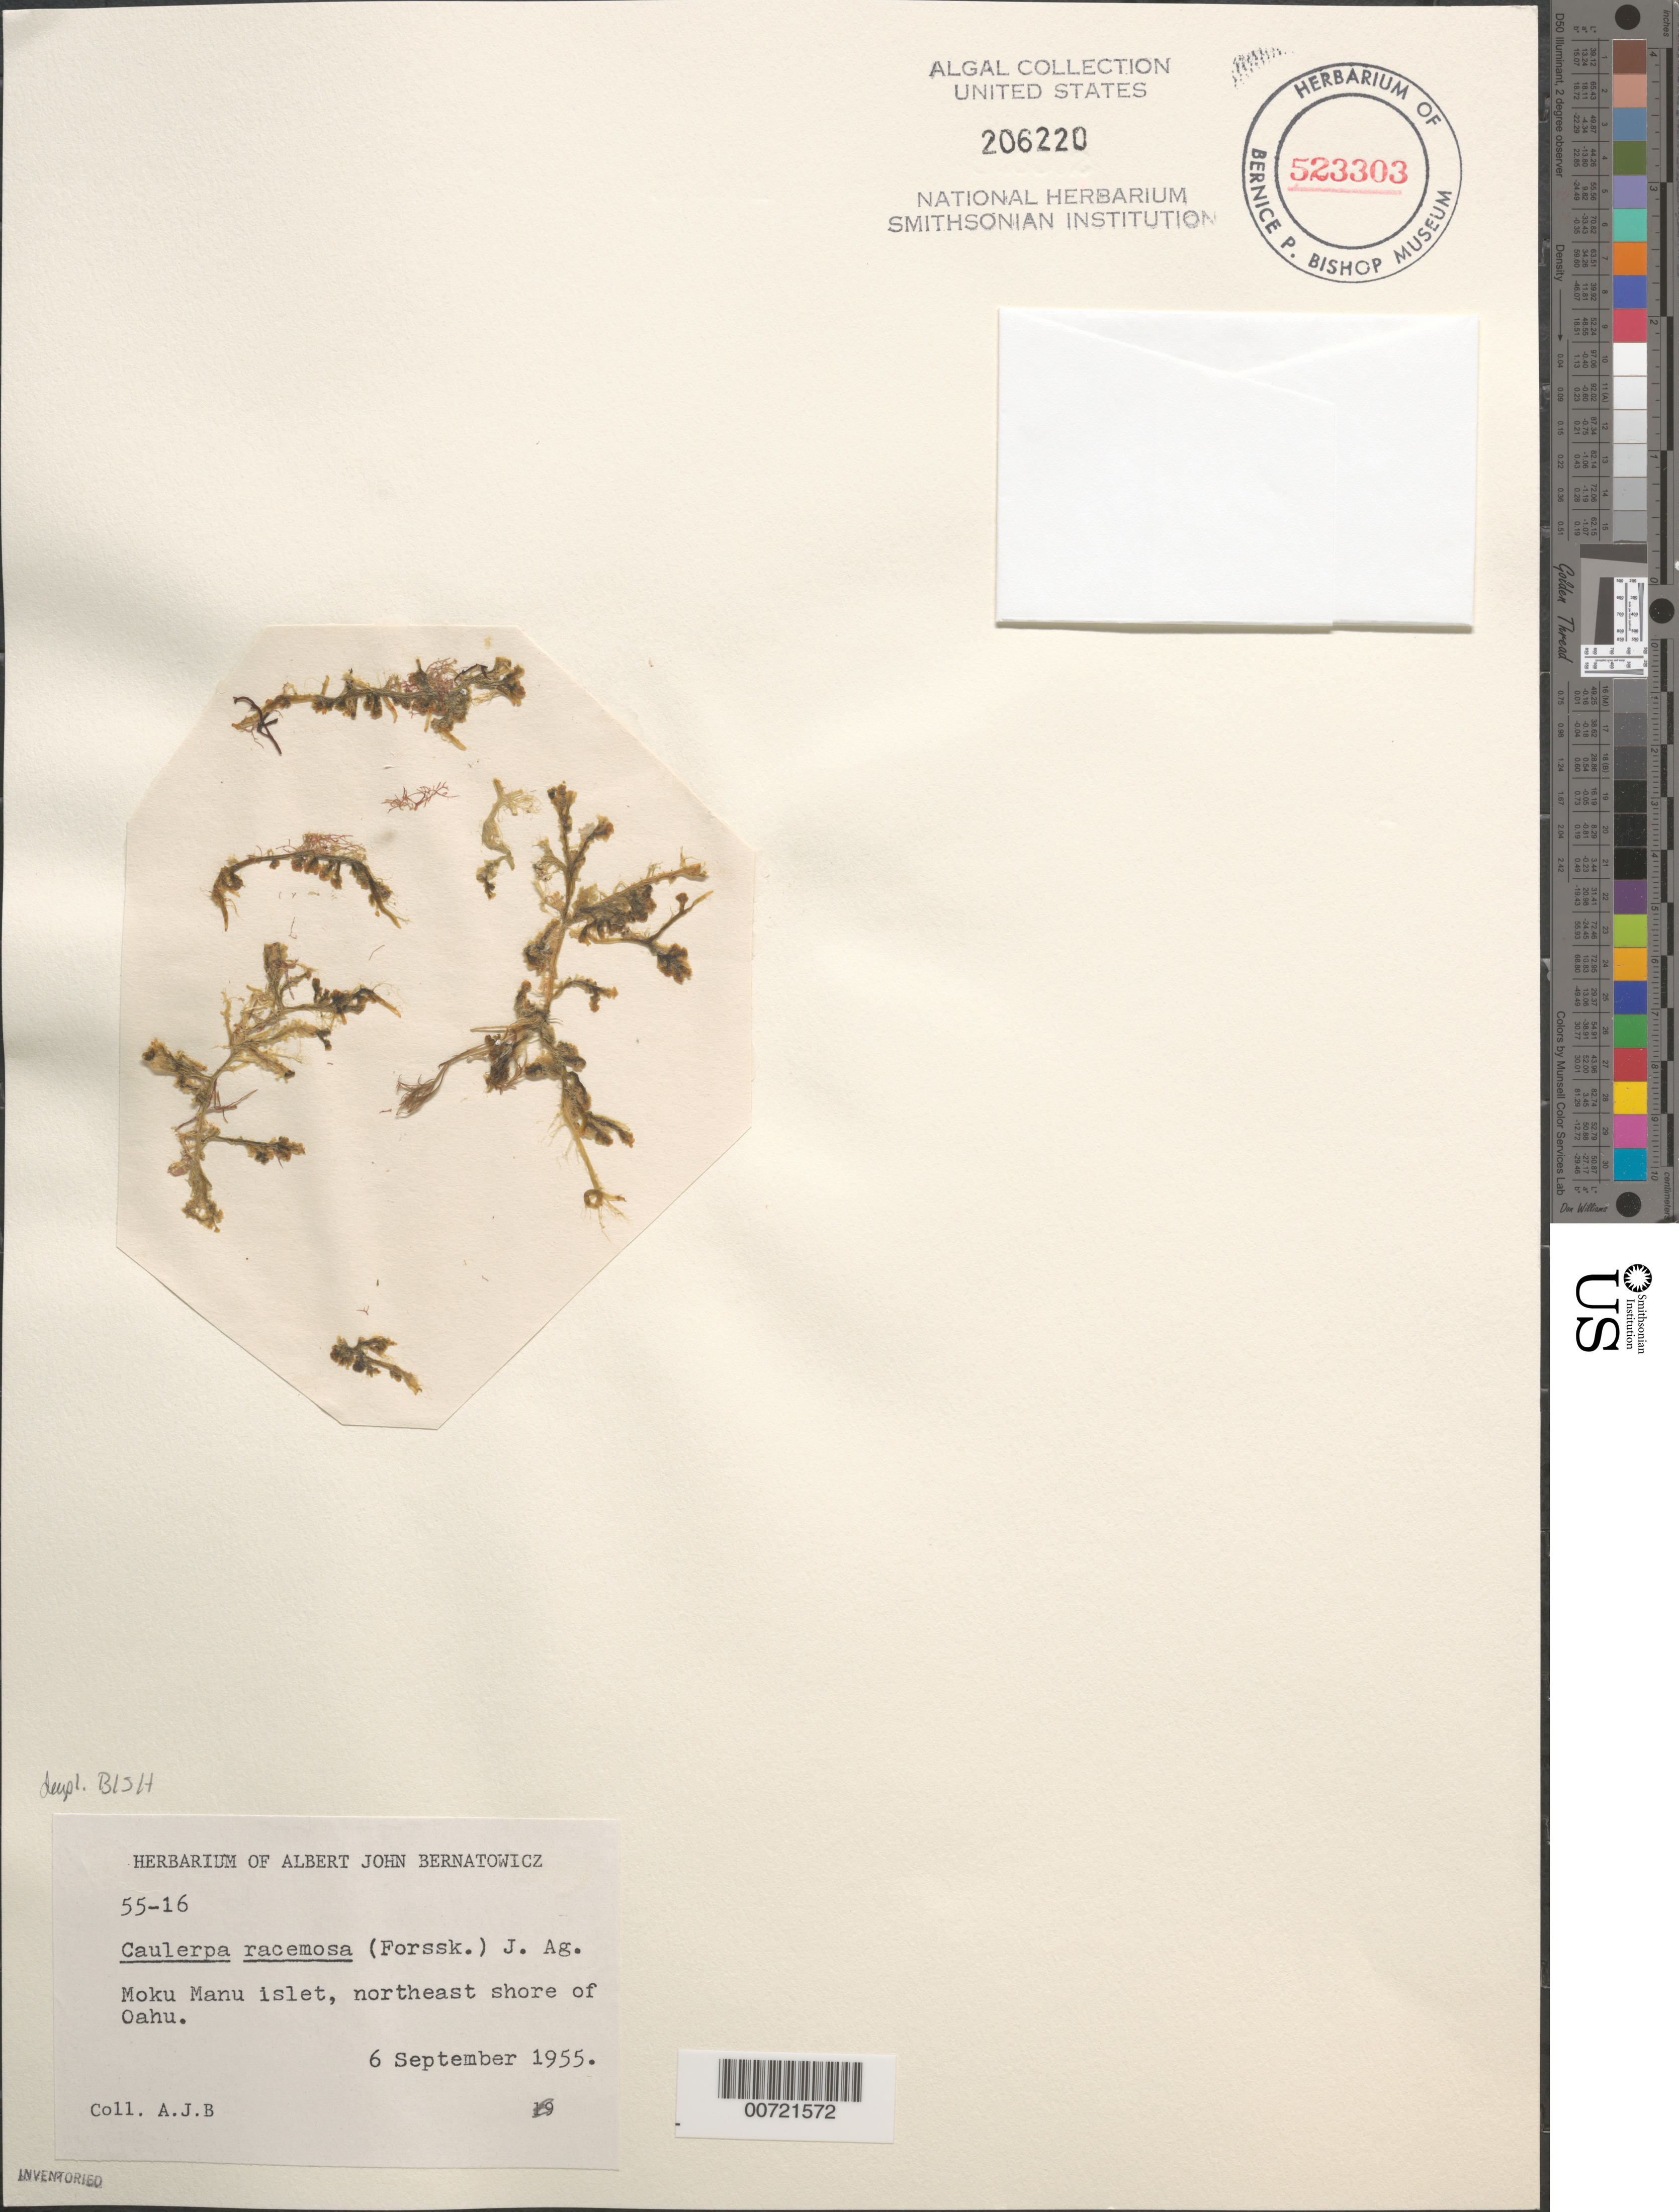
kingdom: Plantae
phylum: Chlorophyta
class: Ulvophyceae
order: Bryopsidales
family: Caulerpaceae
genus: Caulerpa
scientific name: Caulerpa racemosa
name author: (Forssk.) J. Agardh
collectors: A. Bernatowicz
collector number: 55-16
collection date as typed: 06 Sep 1955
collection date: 1955-09-06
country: United States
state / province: Hawaii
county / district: Honolulu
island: Oahu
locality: Moku Manu islet (Bird Island)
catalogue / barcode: US 206220